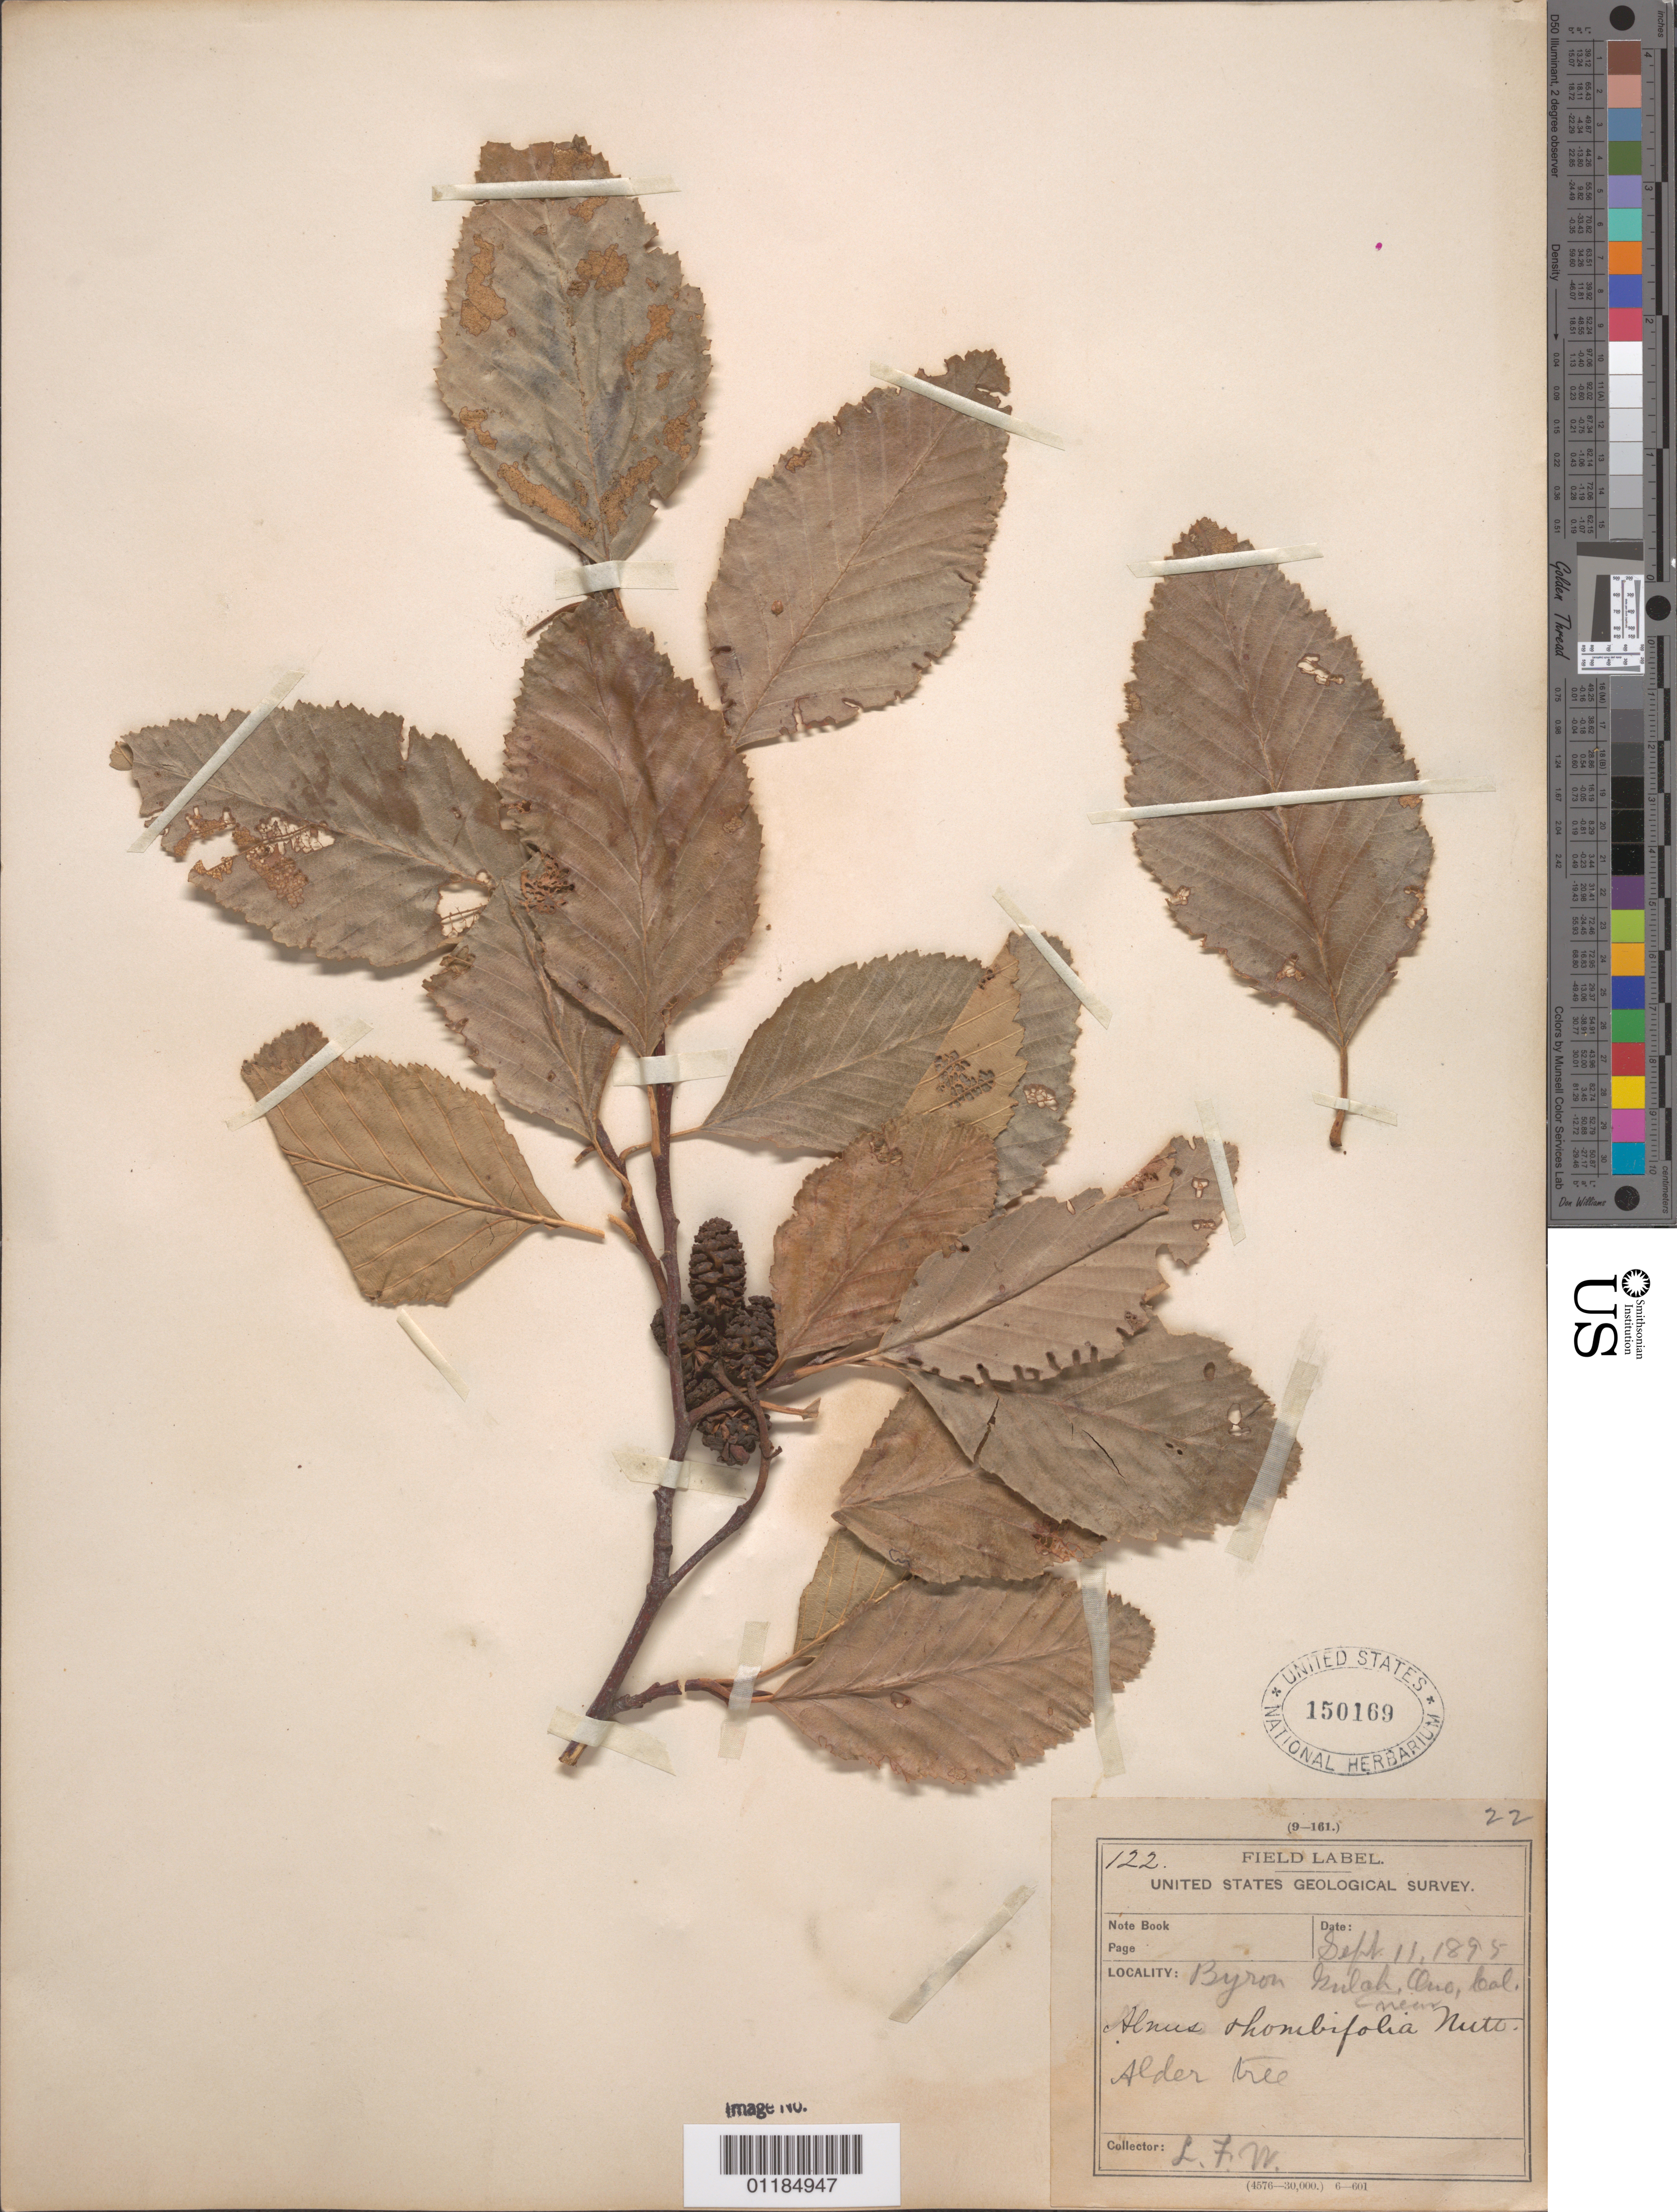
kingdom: Plantae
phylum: Tracheophyta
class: Magnoliopsida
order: Fagales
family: Betulaceae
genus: Alnus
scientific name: Alnus rhombifolia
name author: Nutt.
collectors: L. F. Ward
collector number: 122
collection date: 1895-09-11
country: United States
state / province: California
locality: near Ono, [Byron Gulch]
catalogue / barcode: US 150169